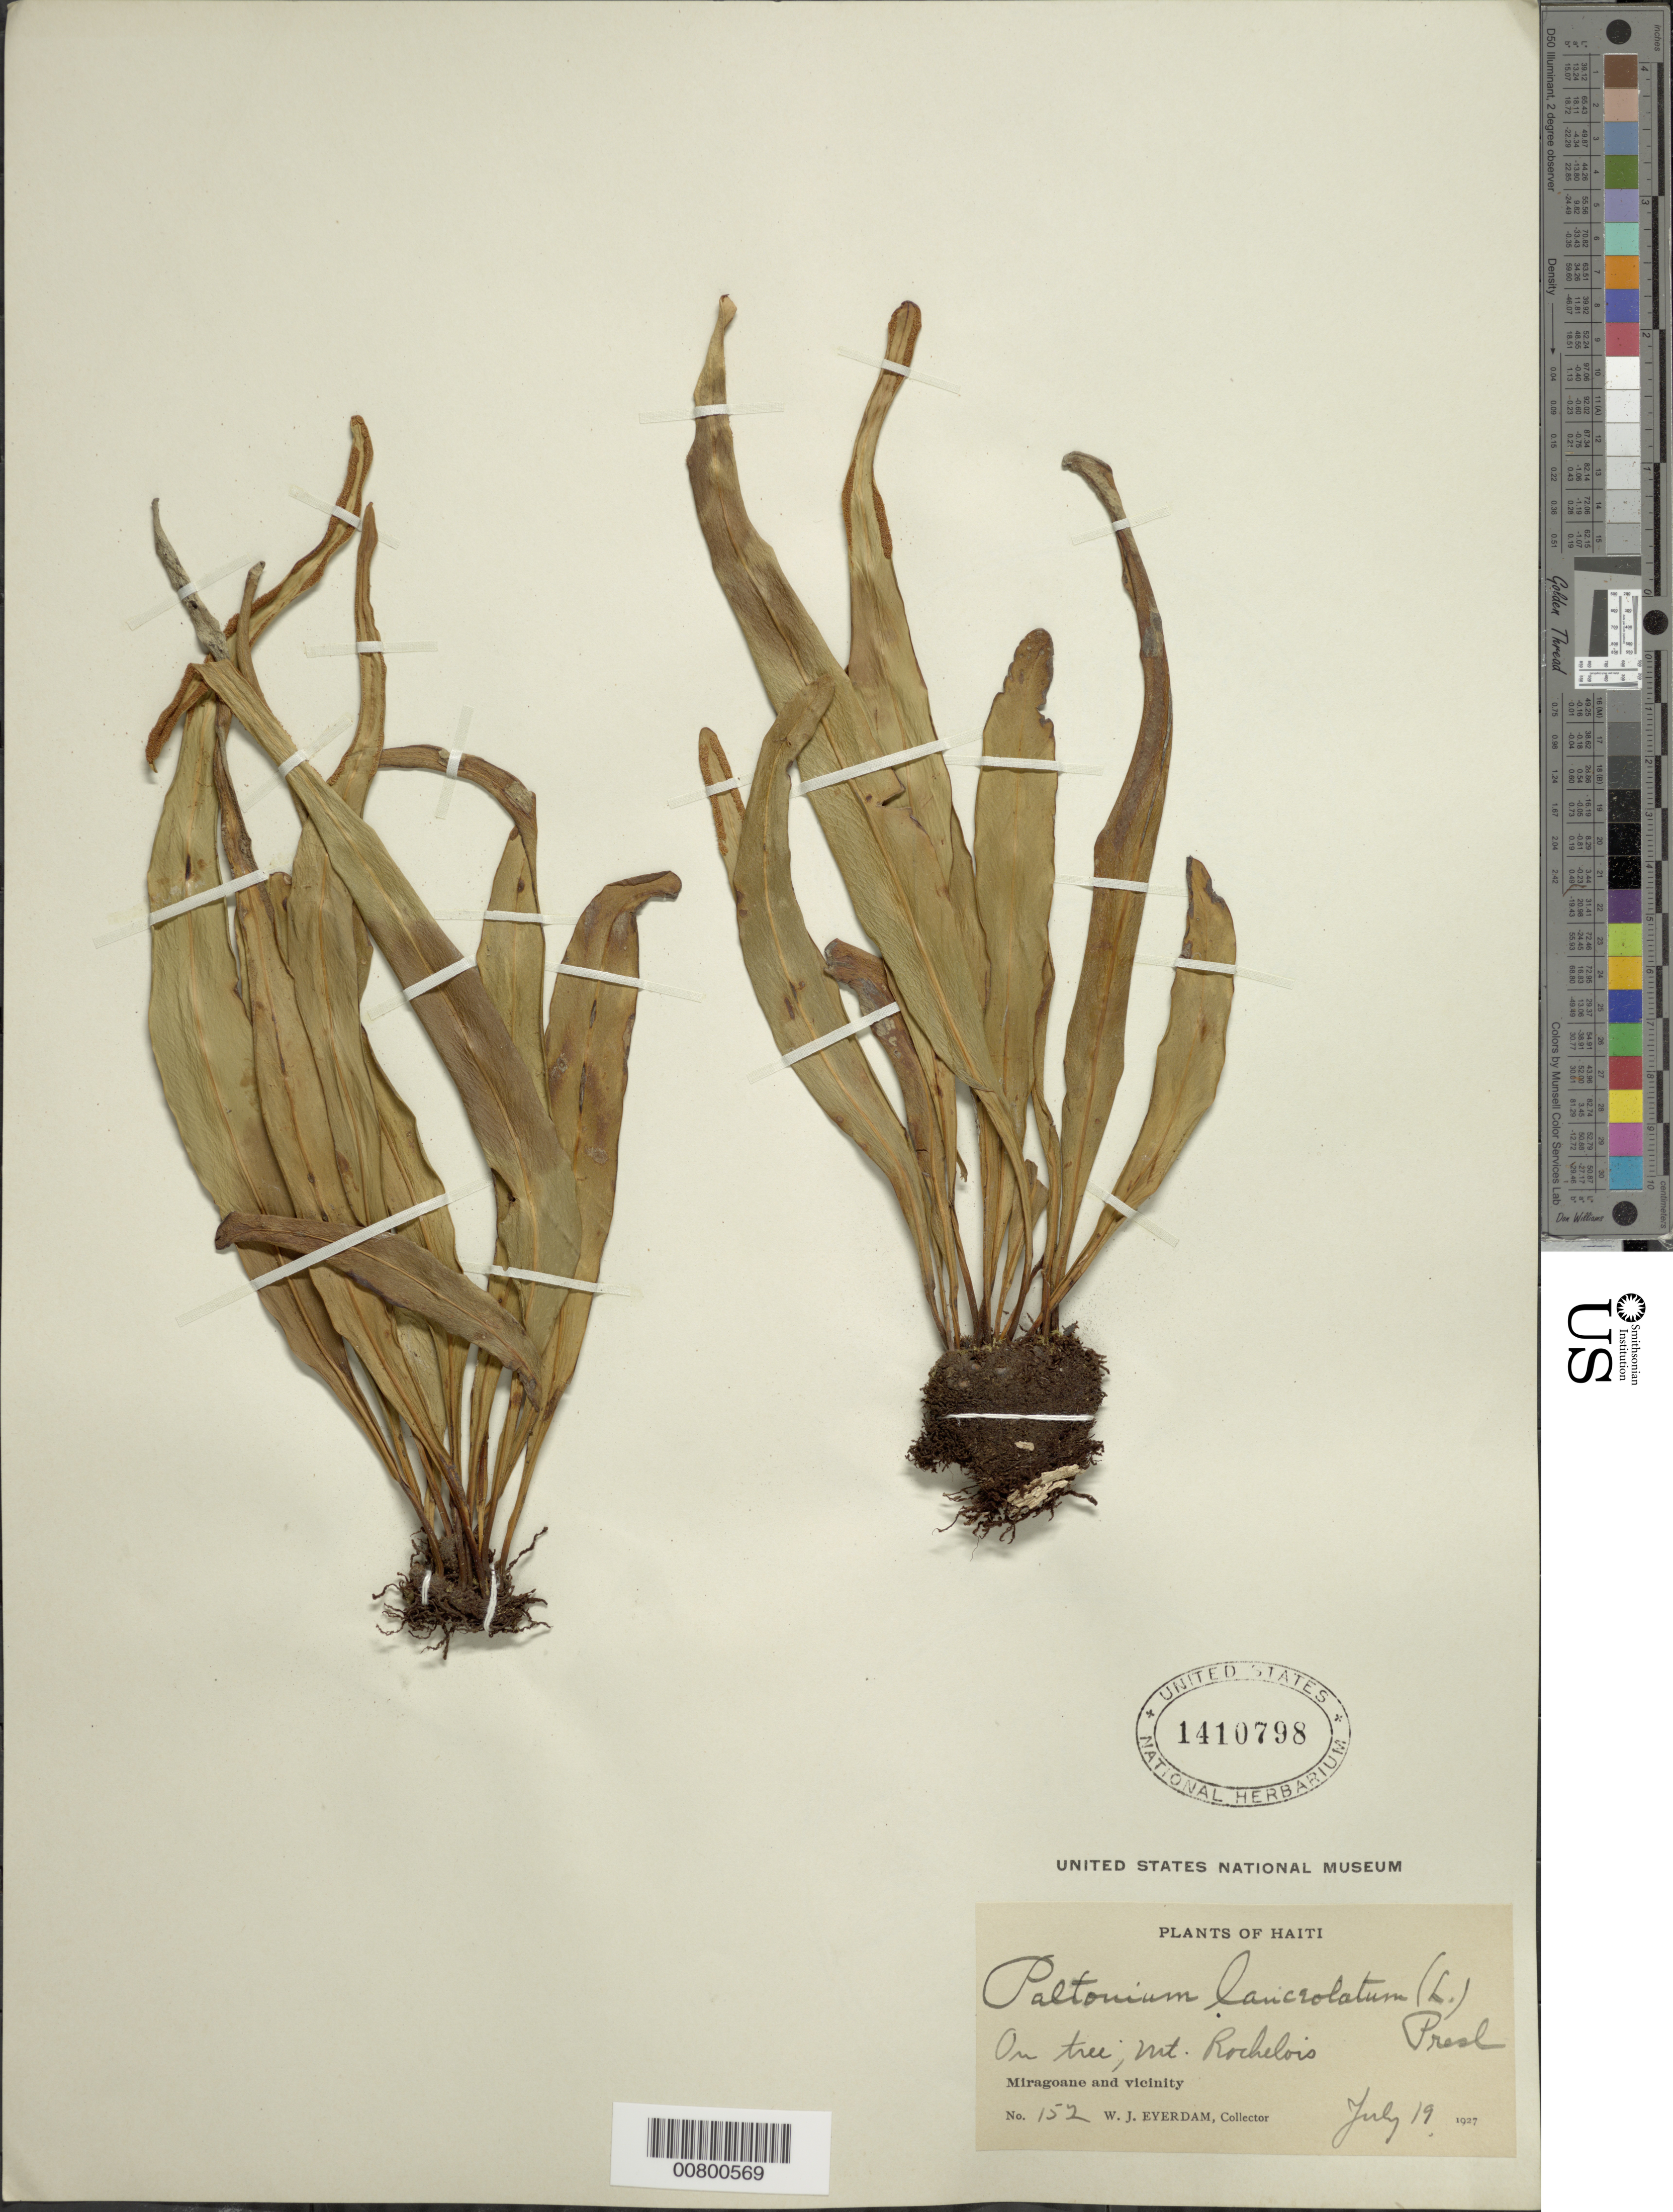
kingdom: Plantae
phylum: Tracheophyta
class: Polypodiopsida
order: Polypodiales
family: Polypodiaceae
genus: Pleopeltis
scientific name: Pleopeltis marginata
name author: A.R. Sm. & Tejero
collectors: W. J. Eyerdam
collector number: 152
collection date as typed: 19 Jul 1927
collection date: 1927-07-19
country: Haiti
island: Hispaniola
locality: Miroagoane, Mt. Rochelois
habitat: On tree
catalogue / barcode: US 1410798